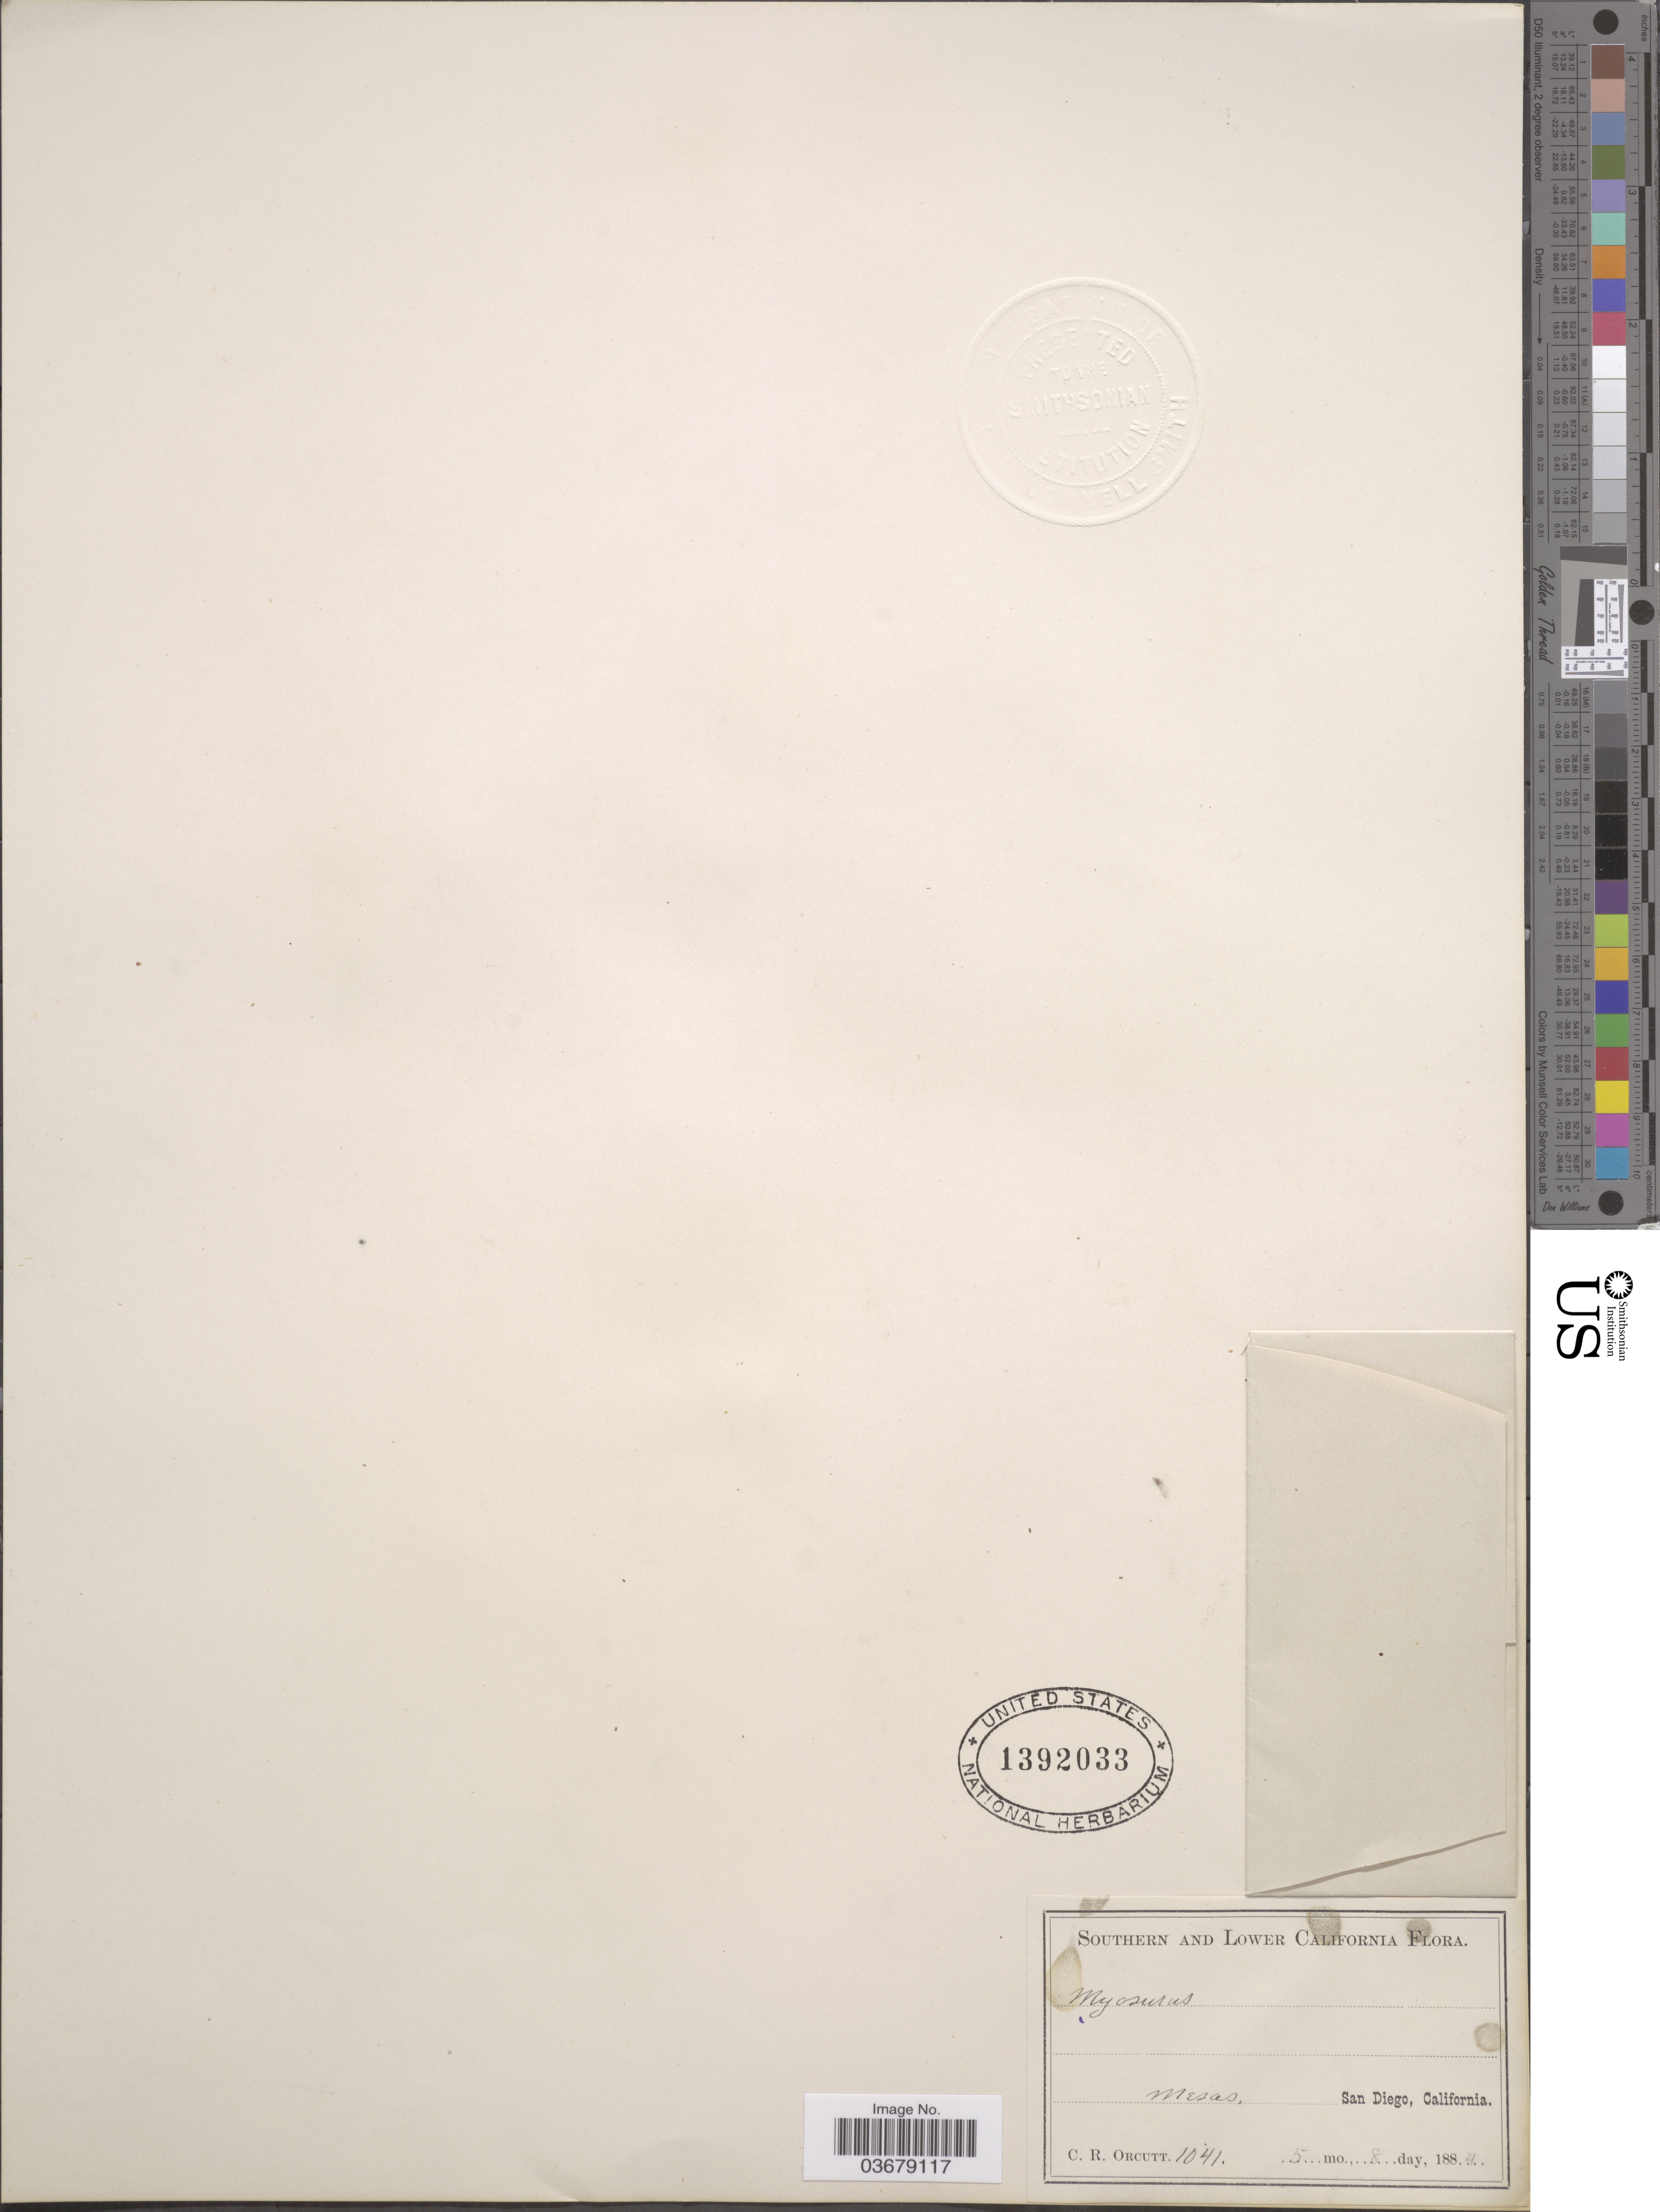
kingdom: Plantae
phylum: Tracheophyta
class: Magnoliopsida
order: Ranunculales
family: Ranunculaceae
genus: Myosurus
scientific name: Myosurus minimus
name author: L.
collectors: C. R. Orcutt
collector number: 1041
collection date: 1884-05-08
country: United States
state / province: California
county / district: San Diego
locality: Southern California, Mesas, San Diego.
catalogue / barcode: US 1392033